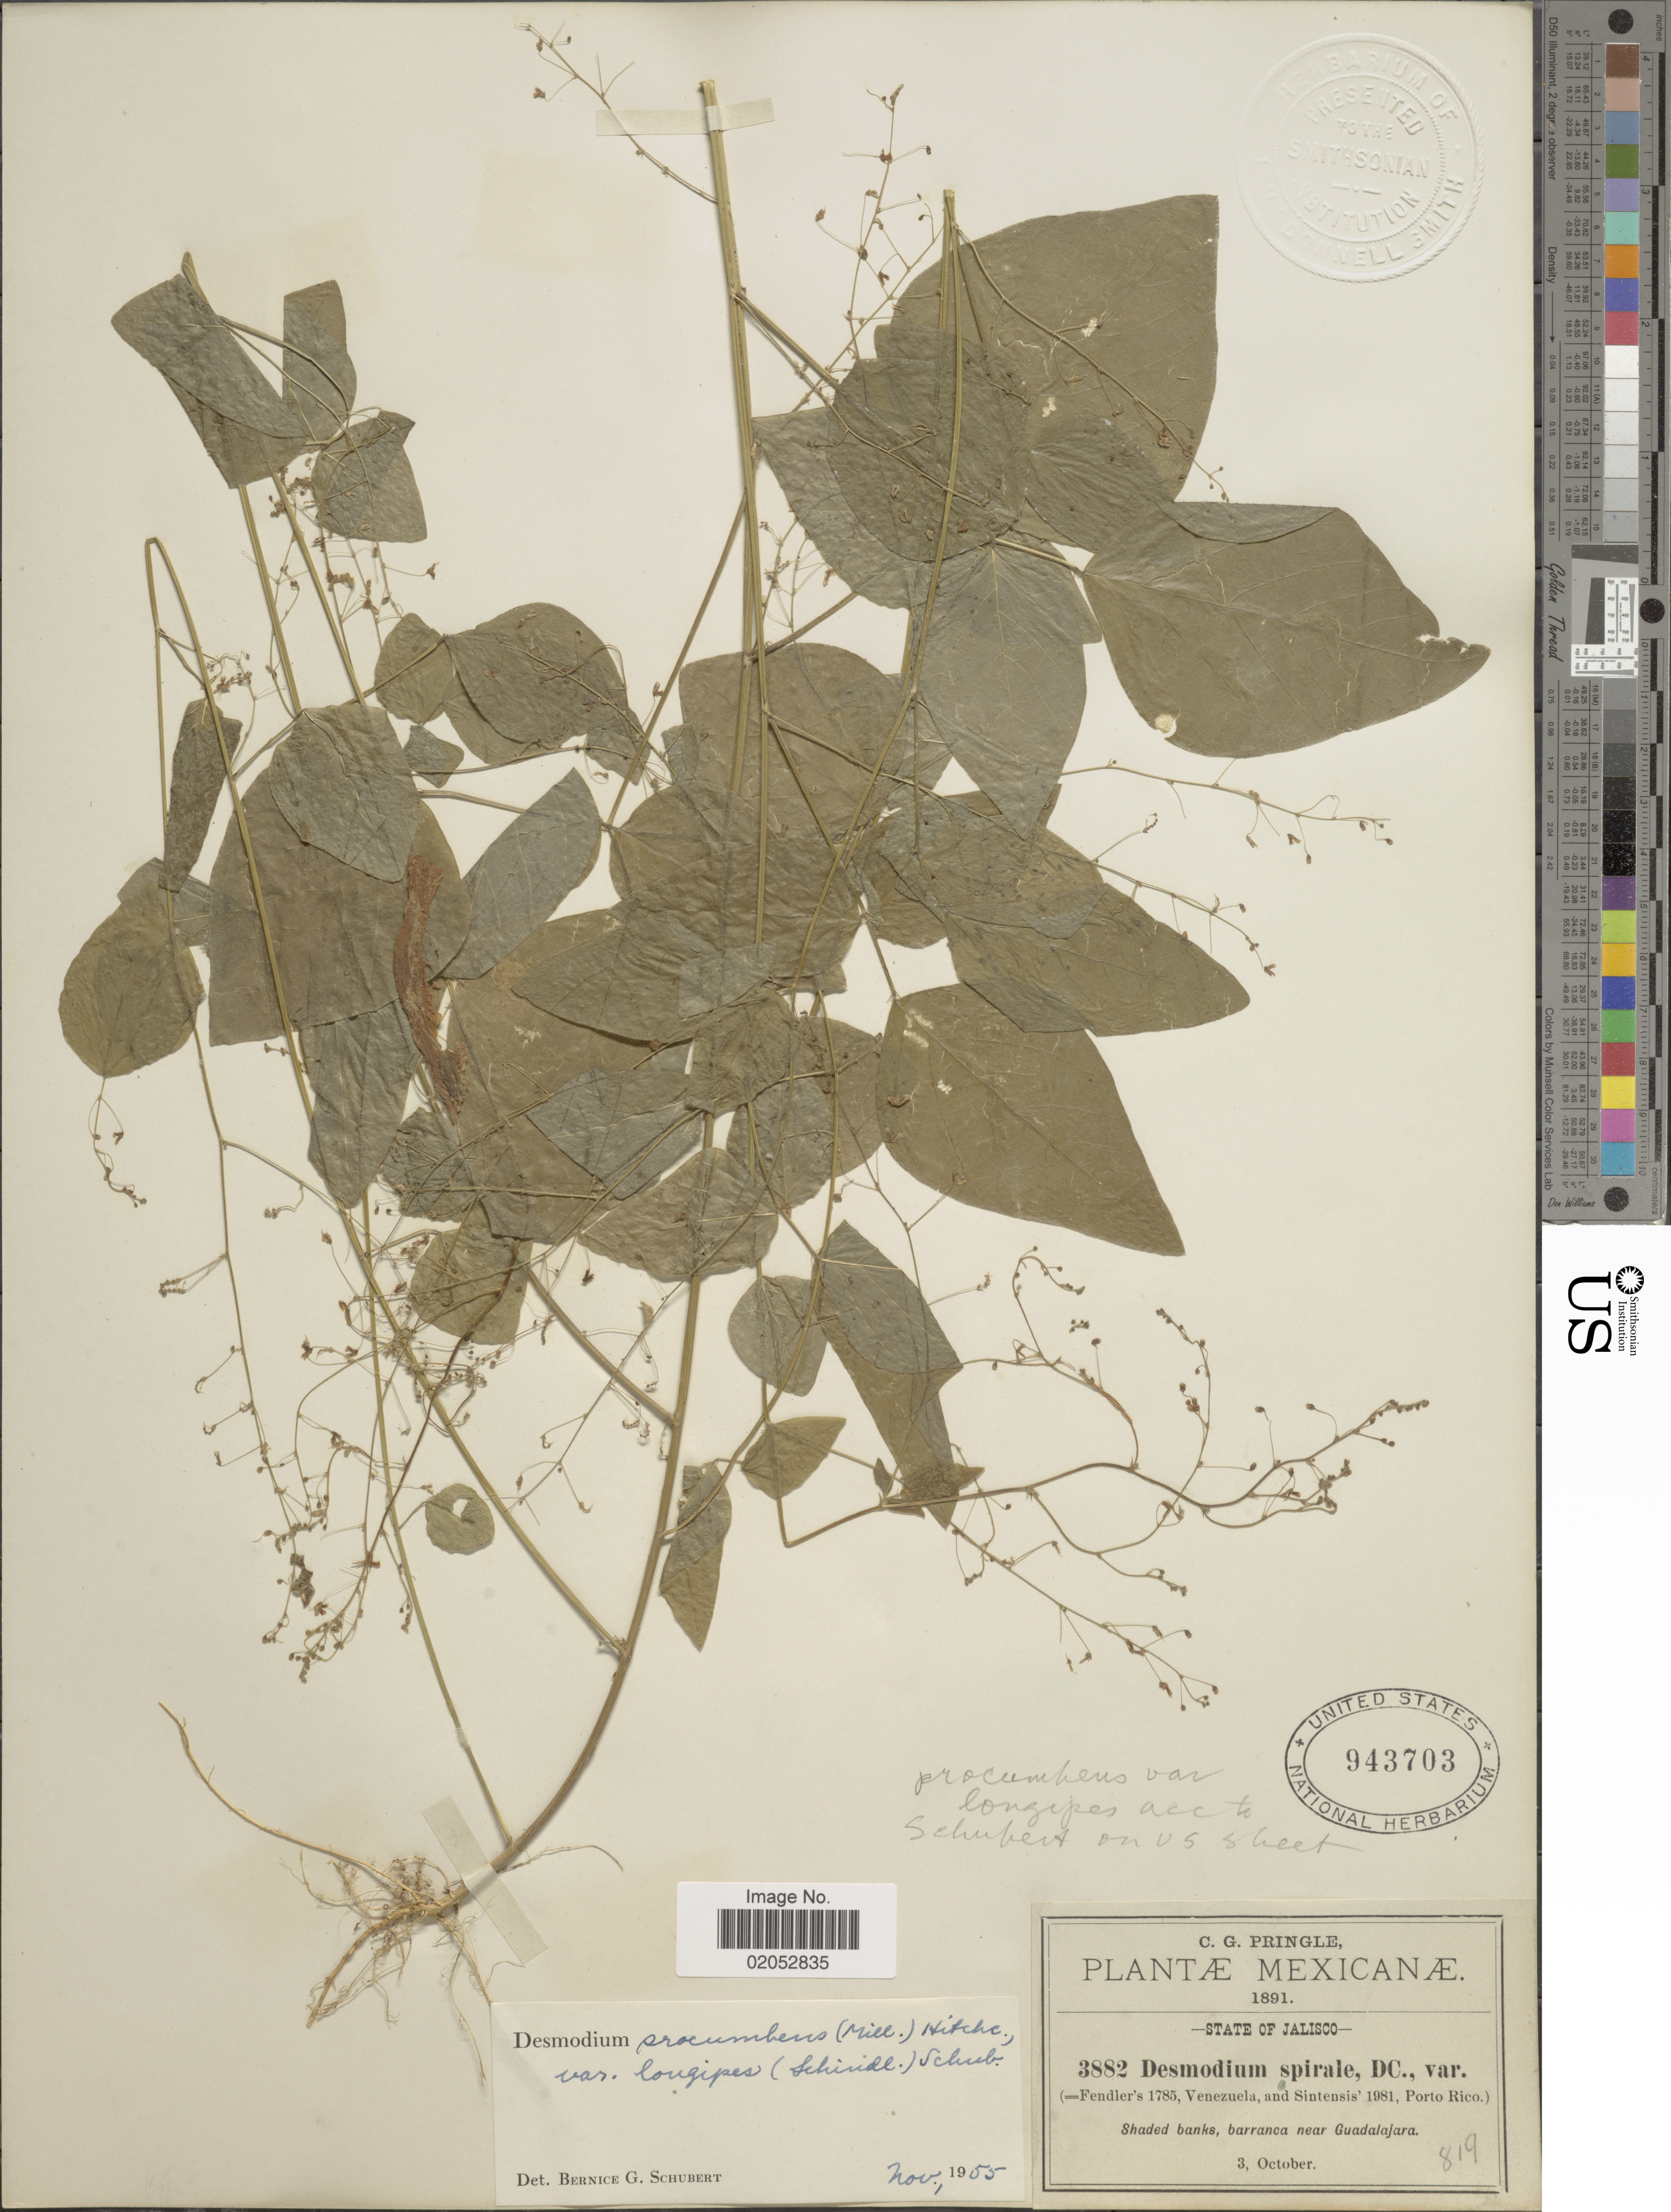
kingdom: Plantae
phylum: Tracheophyta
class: Magnoliopsida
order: Fabales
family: Fabaceae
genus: Desmodium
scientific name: Desmodium procumbens var. longipes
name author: (Schindl.) B.G. Schub.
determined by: Schubert, Bernice G.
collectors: C. G. Pringle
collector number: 3771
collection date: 1891-10-03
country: Mexico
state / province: Jalisco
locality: Barranca near Guadalajara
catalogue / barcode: US 943703